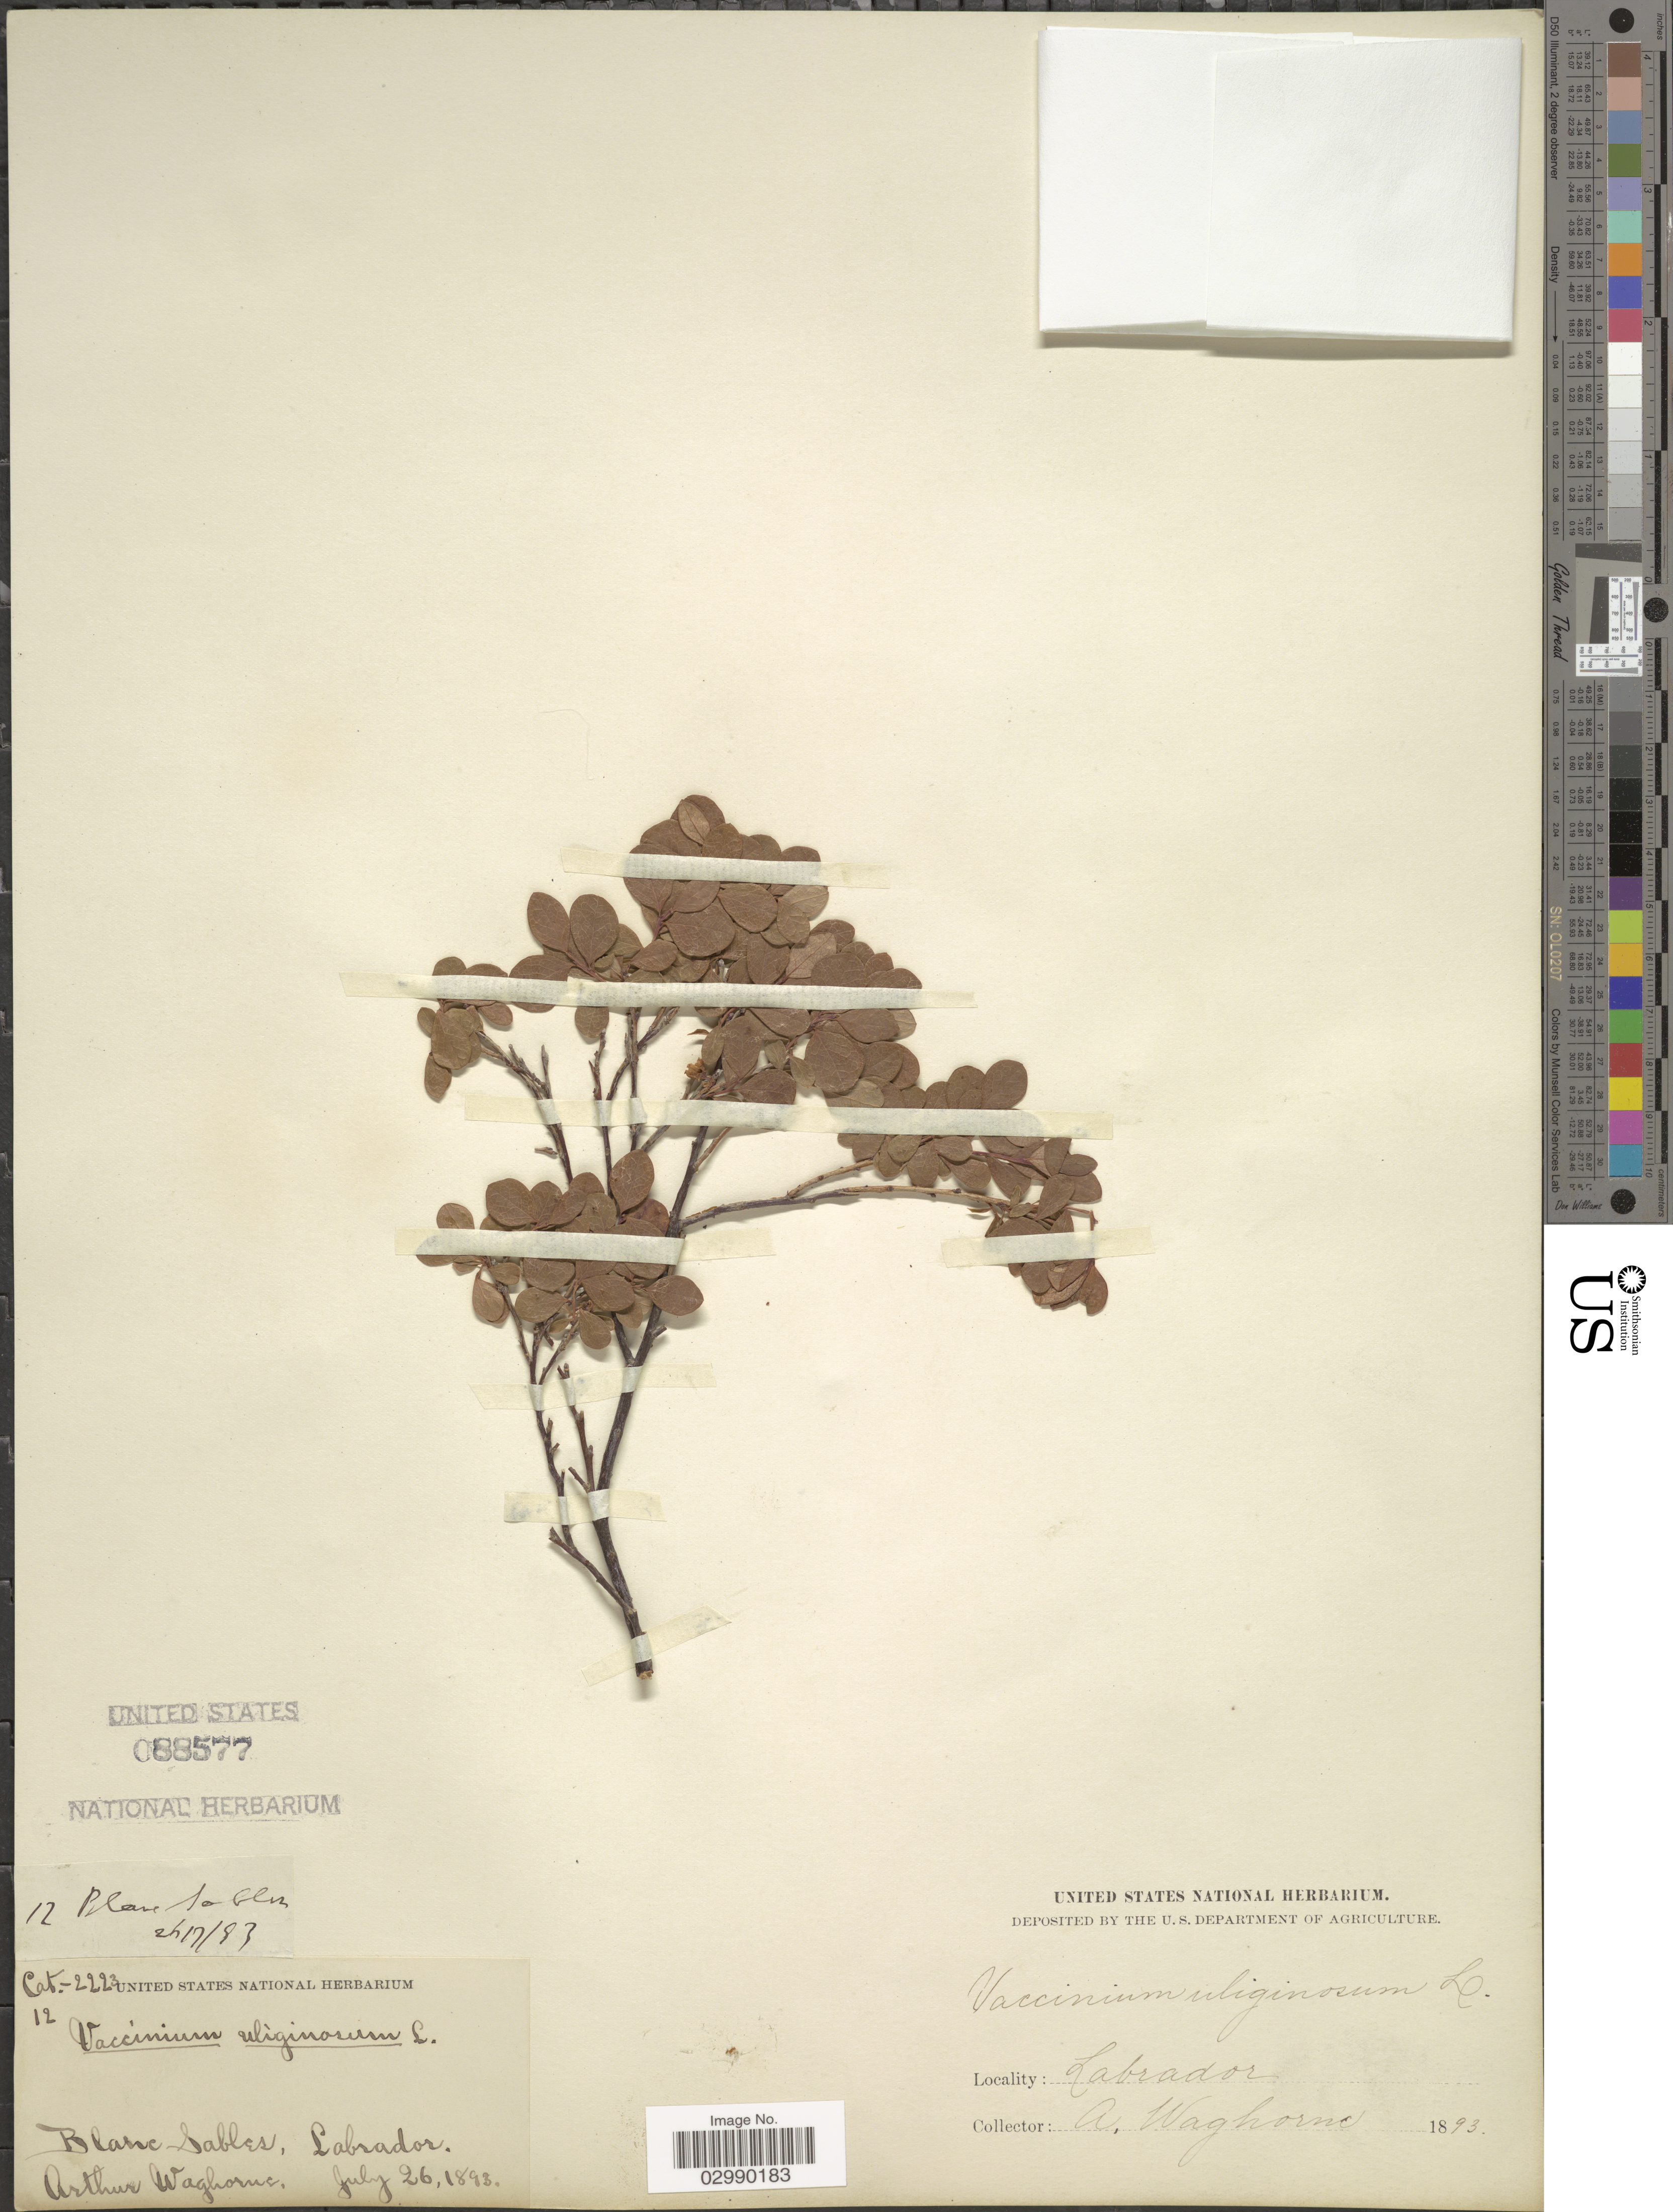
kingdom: Plantae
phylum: Tracheophyta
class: Magnoliopsida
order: Ericales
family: Ericaceae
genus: Vaccinium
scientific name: Vaccinium uliginosum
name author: L.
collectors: A. Waghorne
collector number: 12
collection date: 1893-07-26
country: Canada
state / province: Newfoundland and Labrador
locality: Blane Sables, Labrador.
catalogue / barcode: US 88577